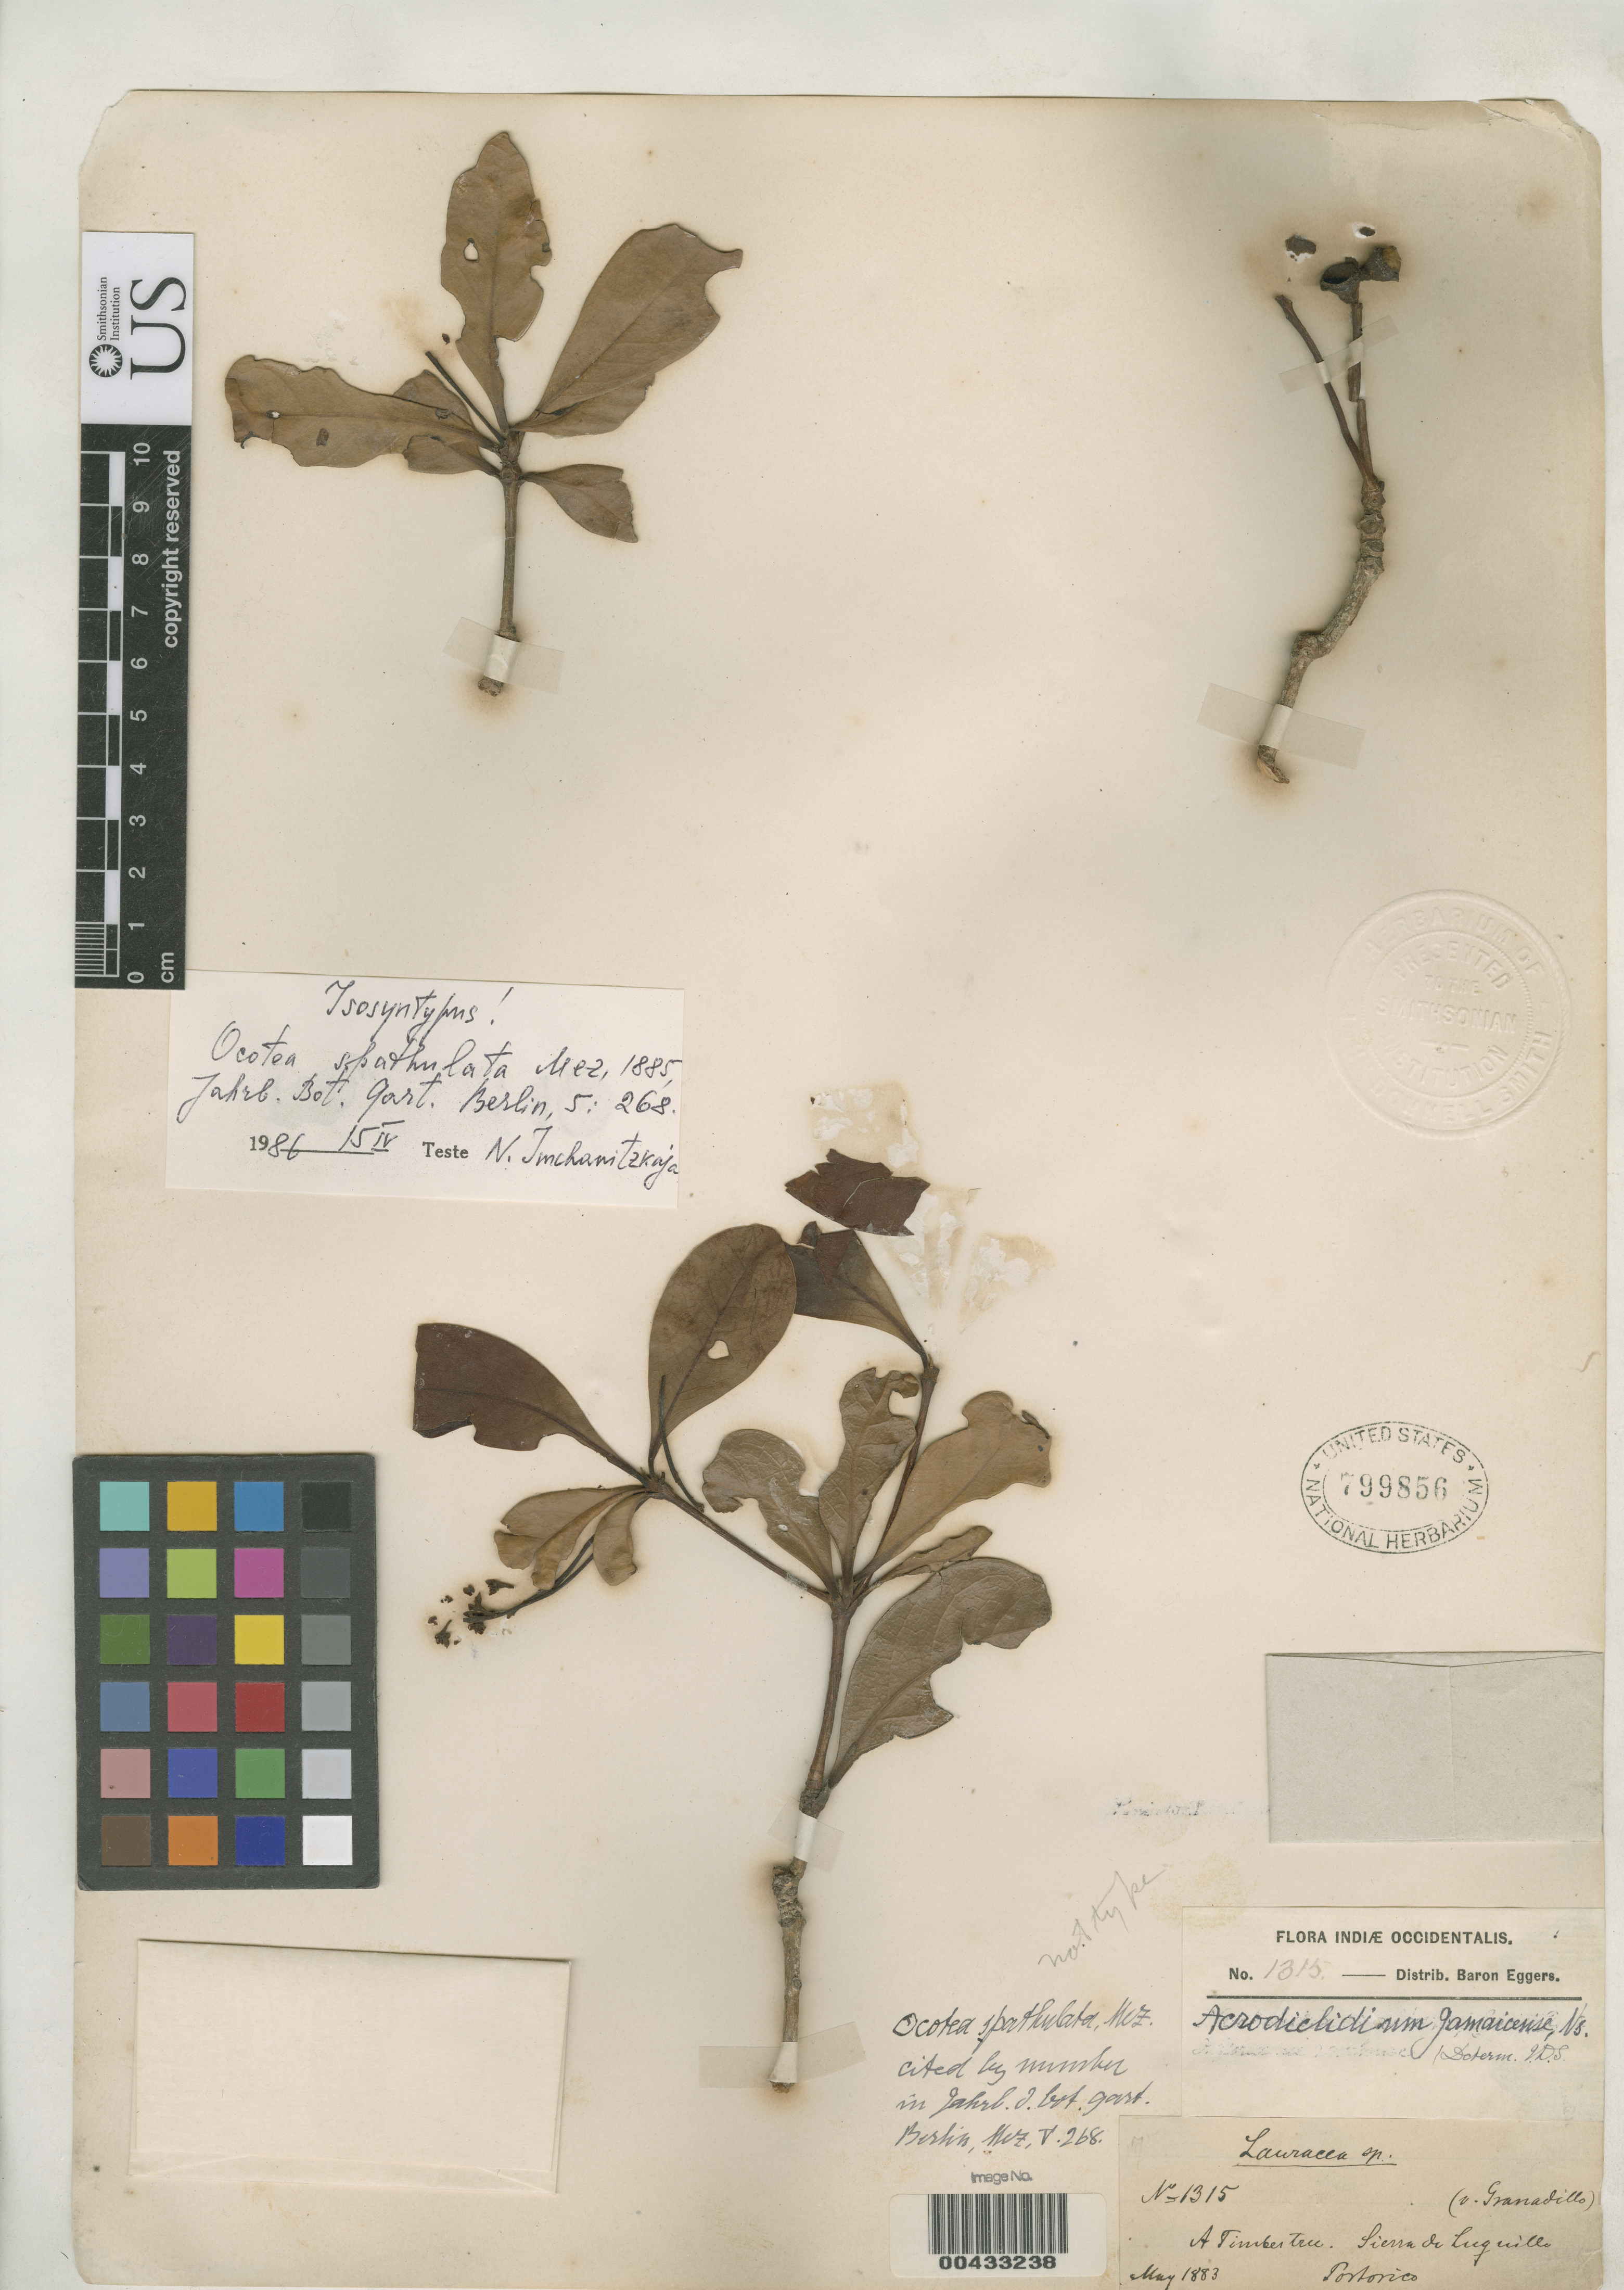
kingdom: Plantae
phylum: Tracheophyta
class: Magnoliopsida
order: Laurales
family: Lauraceae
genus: Ocotea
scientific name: Ocotea spathulata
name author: Mez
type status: Isosyntype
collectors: H. F. A. von Eggers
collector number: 1315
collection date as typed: May 1883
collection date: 1883-05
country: Puerto Rico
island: Greater Antilles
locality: Sierra du Luguillo.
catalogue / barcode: US 799856